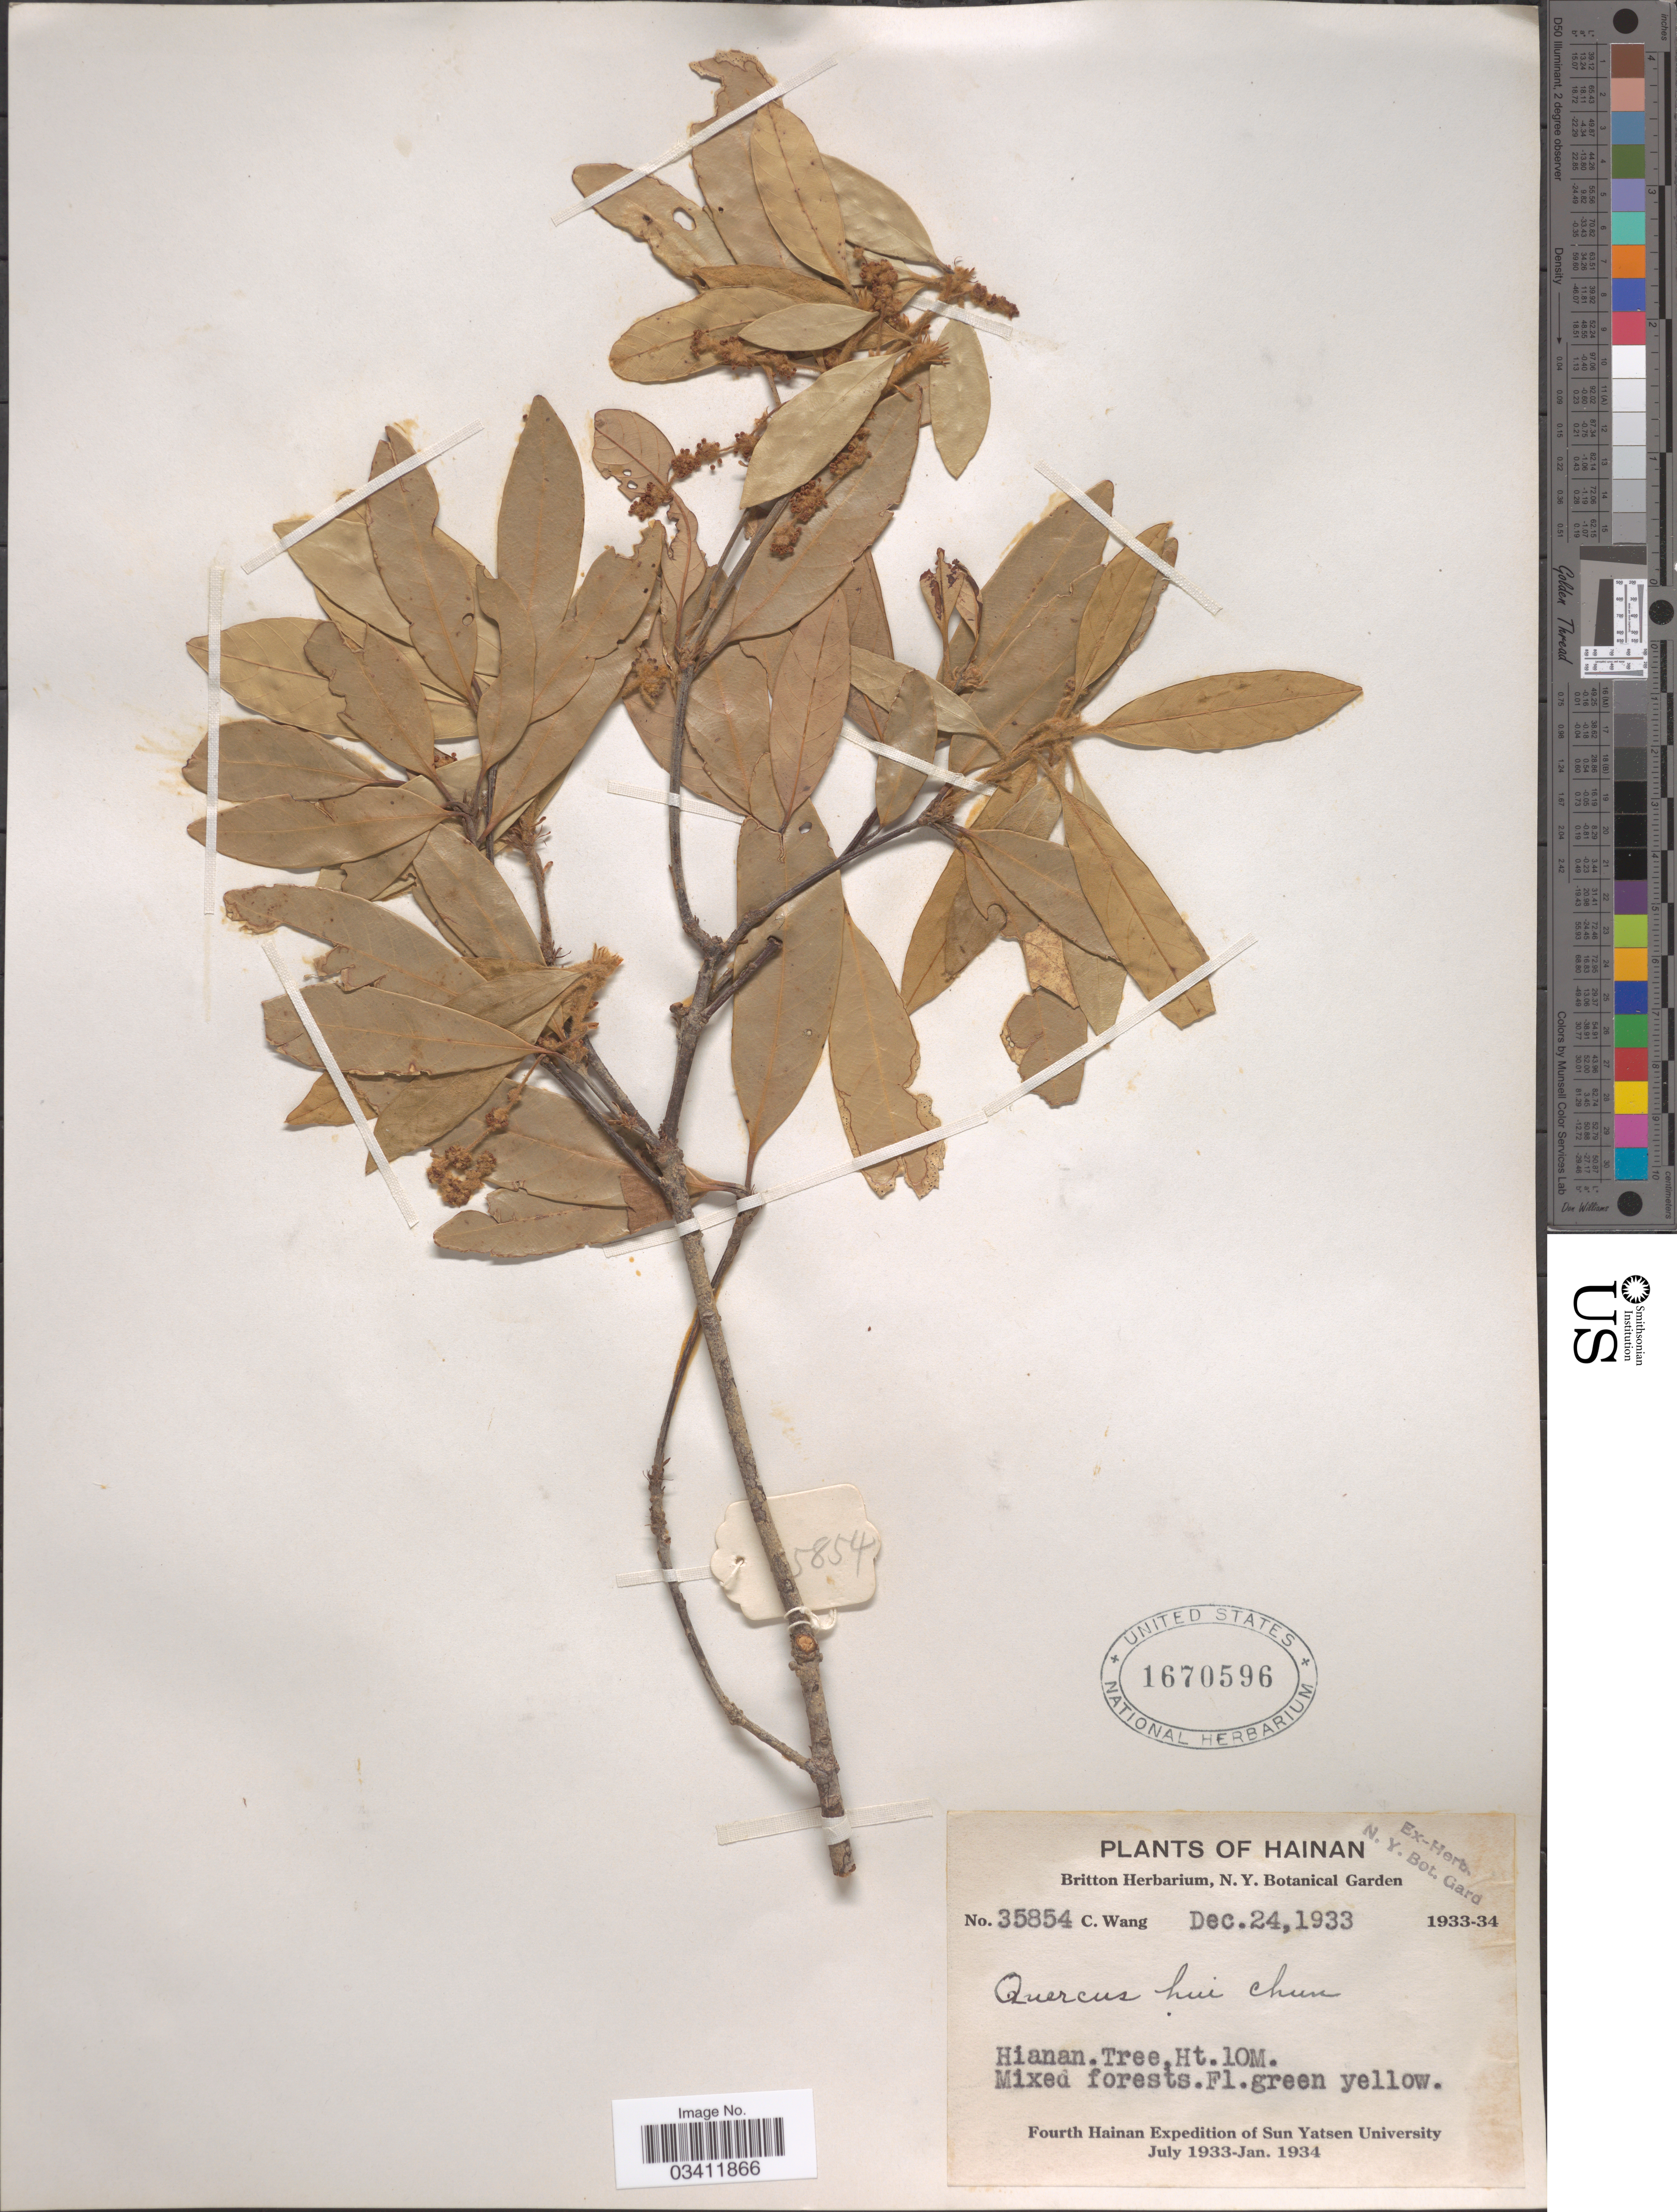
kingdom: Plantae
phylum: Tracheophyta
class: Magnoliopsida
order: Fagales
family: Fagaceae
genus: Quercus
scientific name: Quercus hui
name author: Chun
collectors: C. Wang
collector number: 35854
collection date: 1933-12-24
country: China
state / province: Hainan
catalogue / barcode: US 1670596